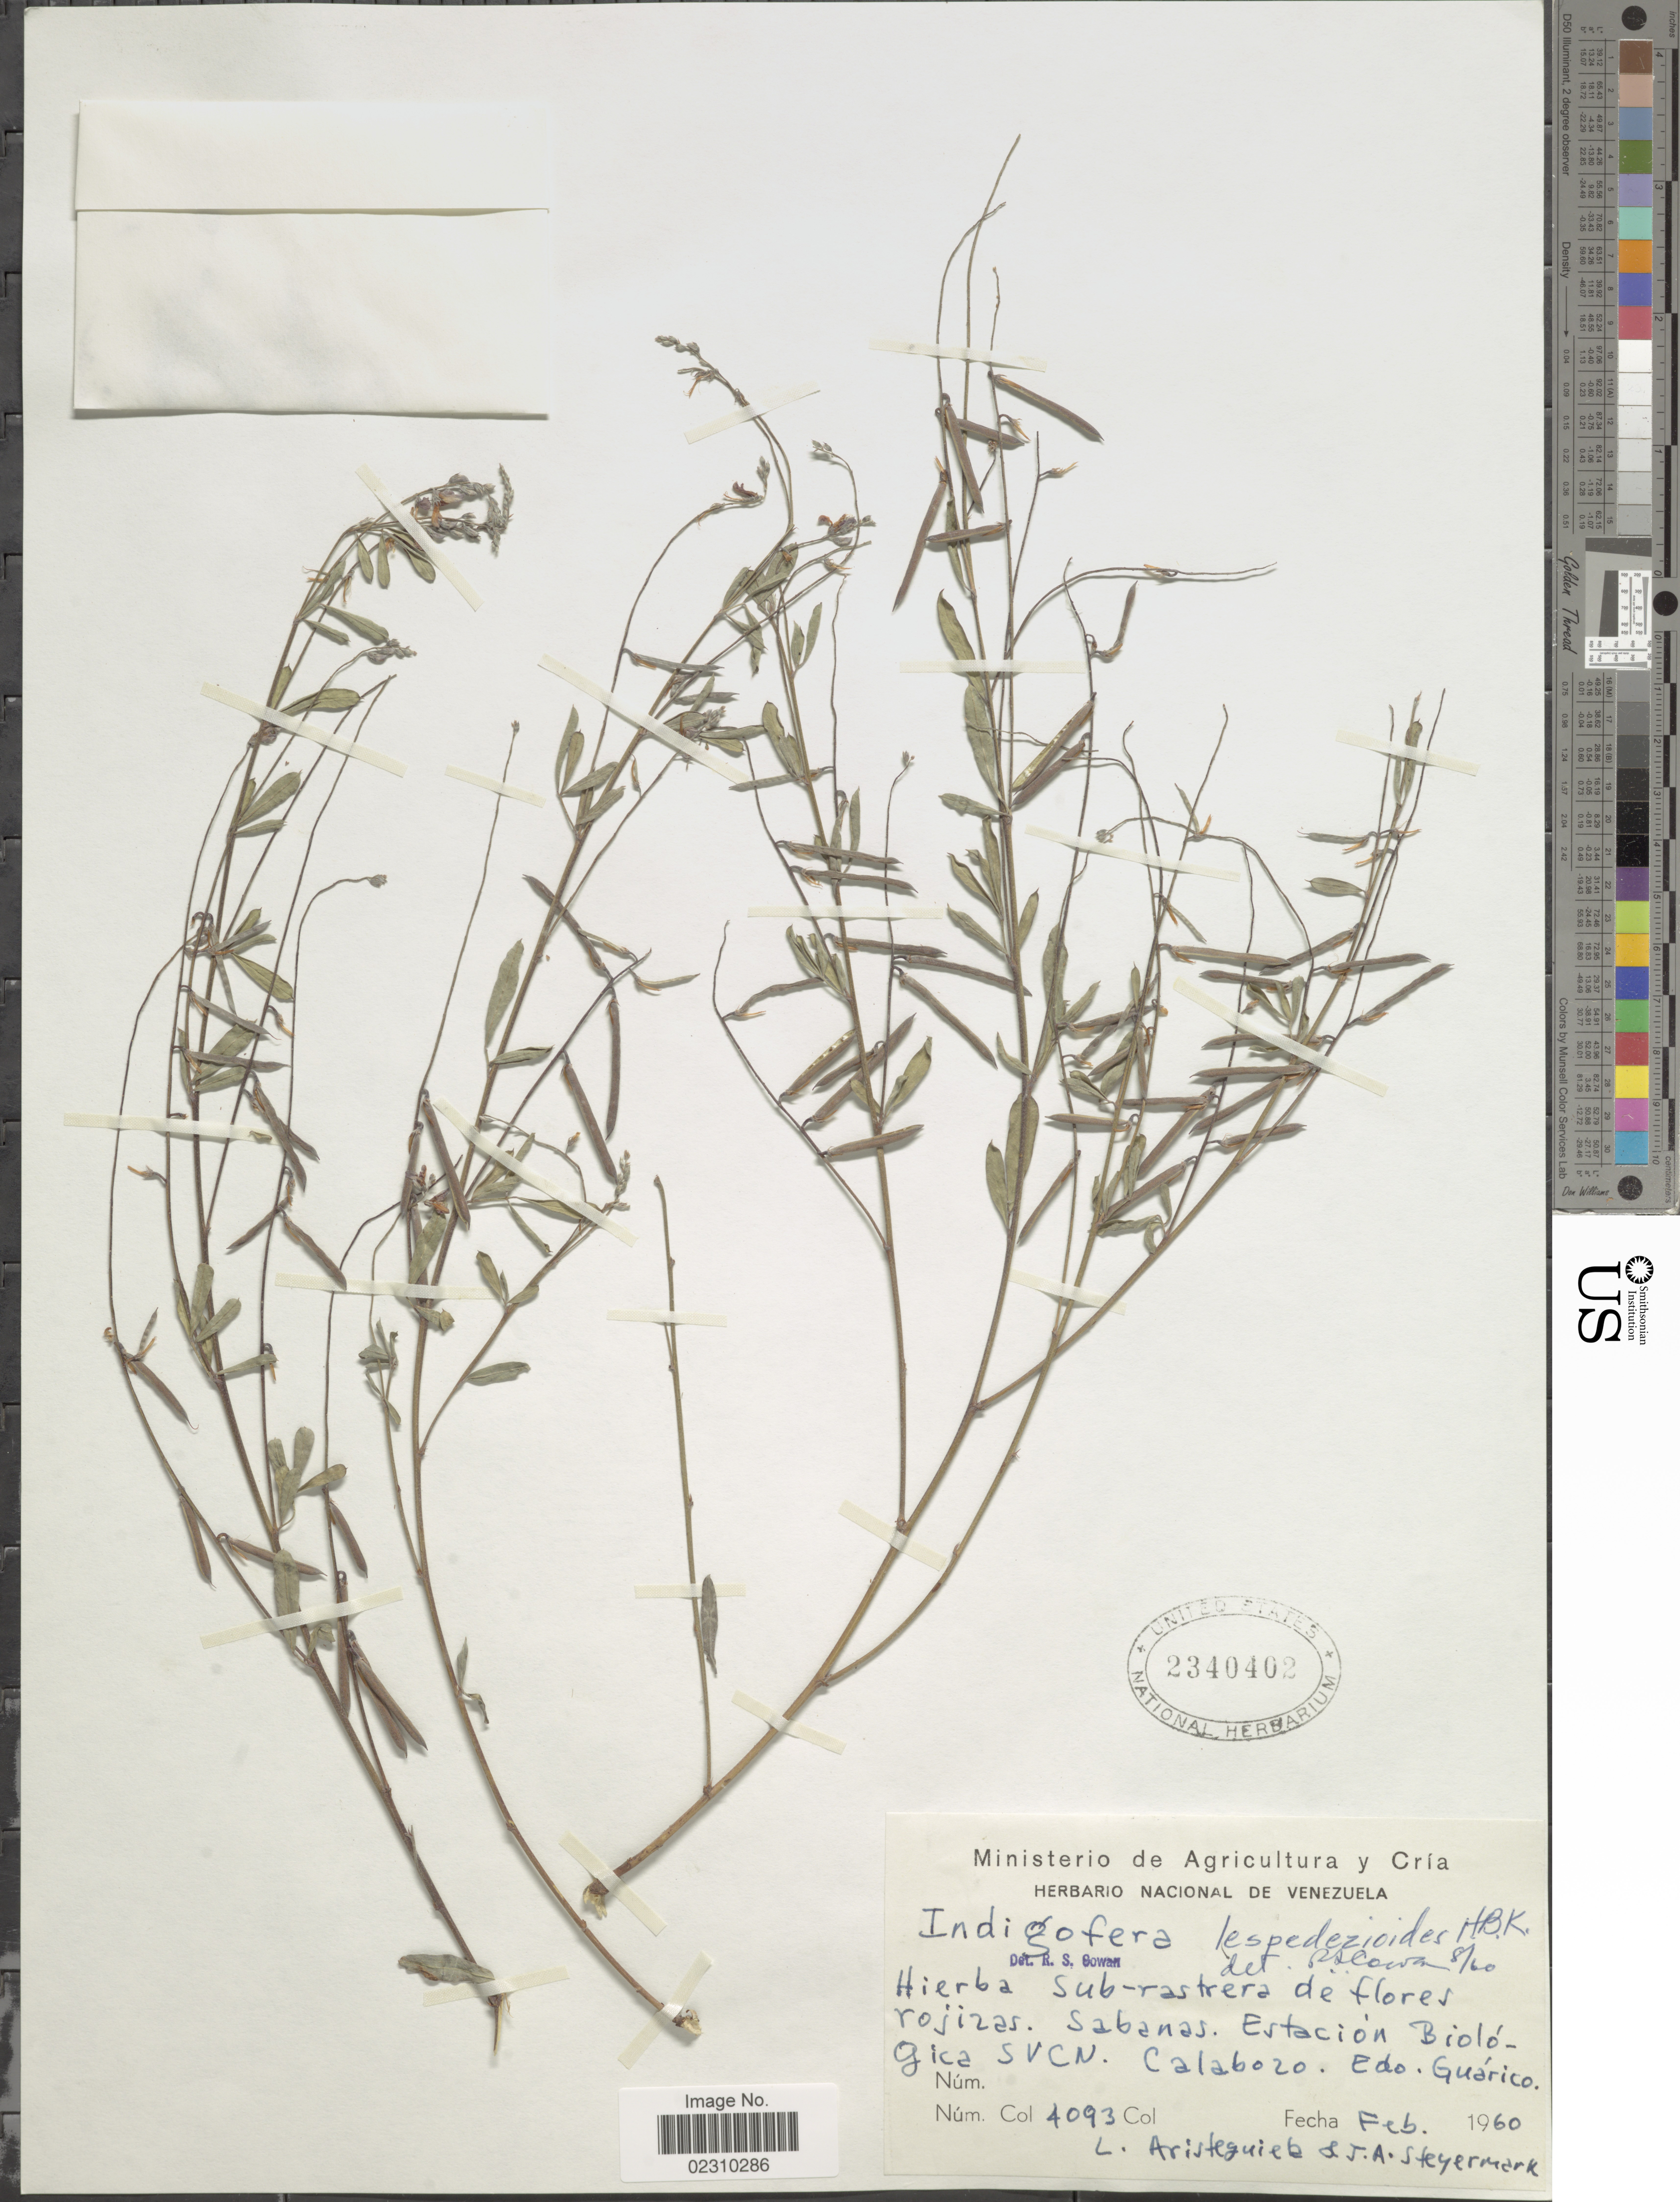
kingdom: Plantae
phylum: Tracheophyta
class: Magnoliopsida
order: Fabales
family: Fabaceae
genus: Indigofera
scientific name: Indigofera lespedezioides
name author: Kunth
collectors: L. Aristeguieta & J. Steyermark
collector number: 4093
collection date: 1960-02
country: Venezuela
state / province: Guárico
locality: Estacion Biologica SVCN Calabozo, Edo. Guarico.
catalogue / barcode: US 2340402